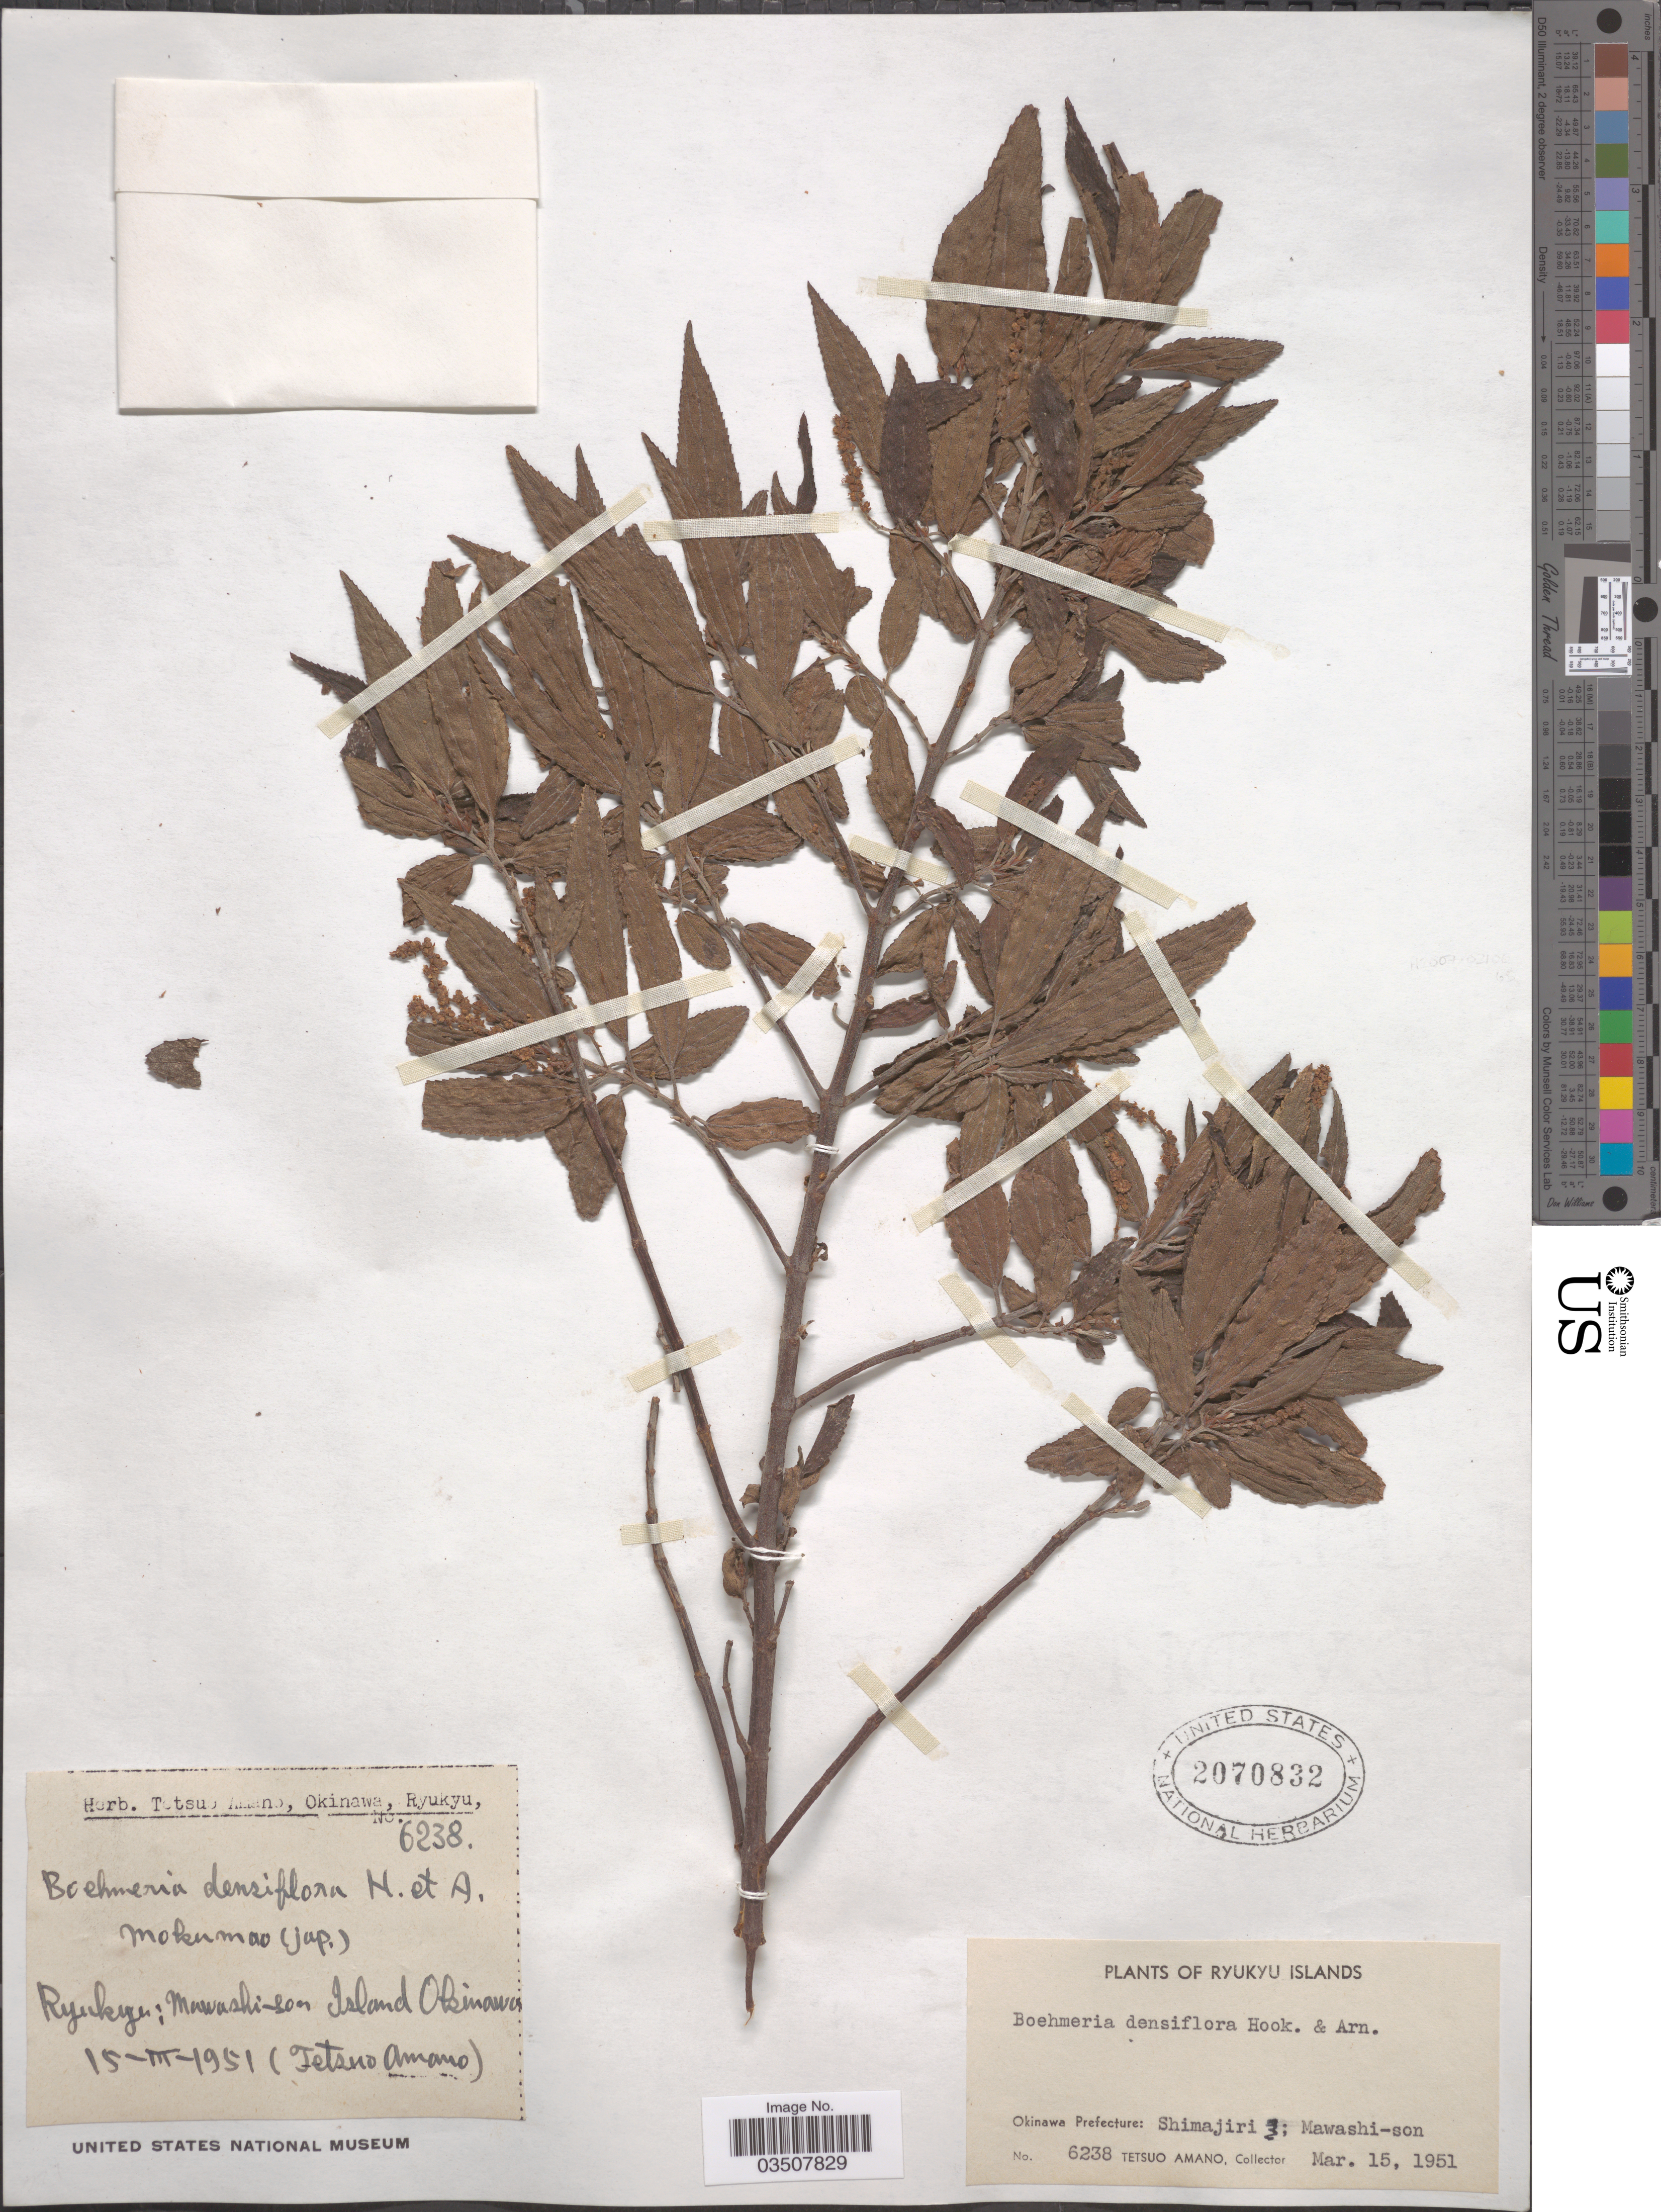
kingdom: Plantae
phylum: Tracheophyta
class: Magnoliopsida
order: Rosales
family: Urticaceae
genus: Boehmeria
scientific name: Boehmeria densiflora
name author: Hook. & Arn.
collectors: T. Amano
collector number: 6238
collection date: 1951-03-15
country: Japan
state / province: Okinawa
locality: Ryukyu Islands. Okinawa Prefecture: Shimajiri; Mawashi-son. Island Okinawa.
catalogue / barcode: US 2070832